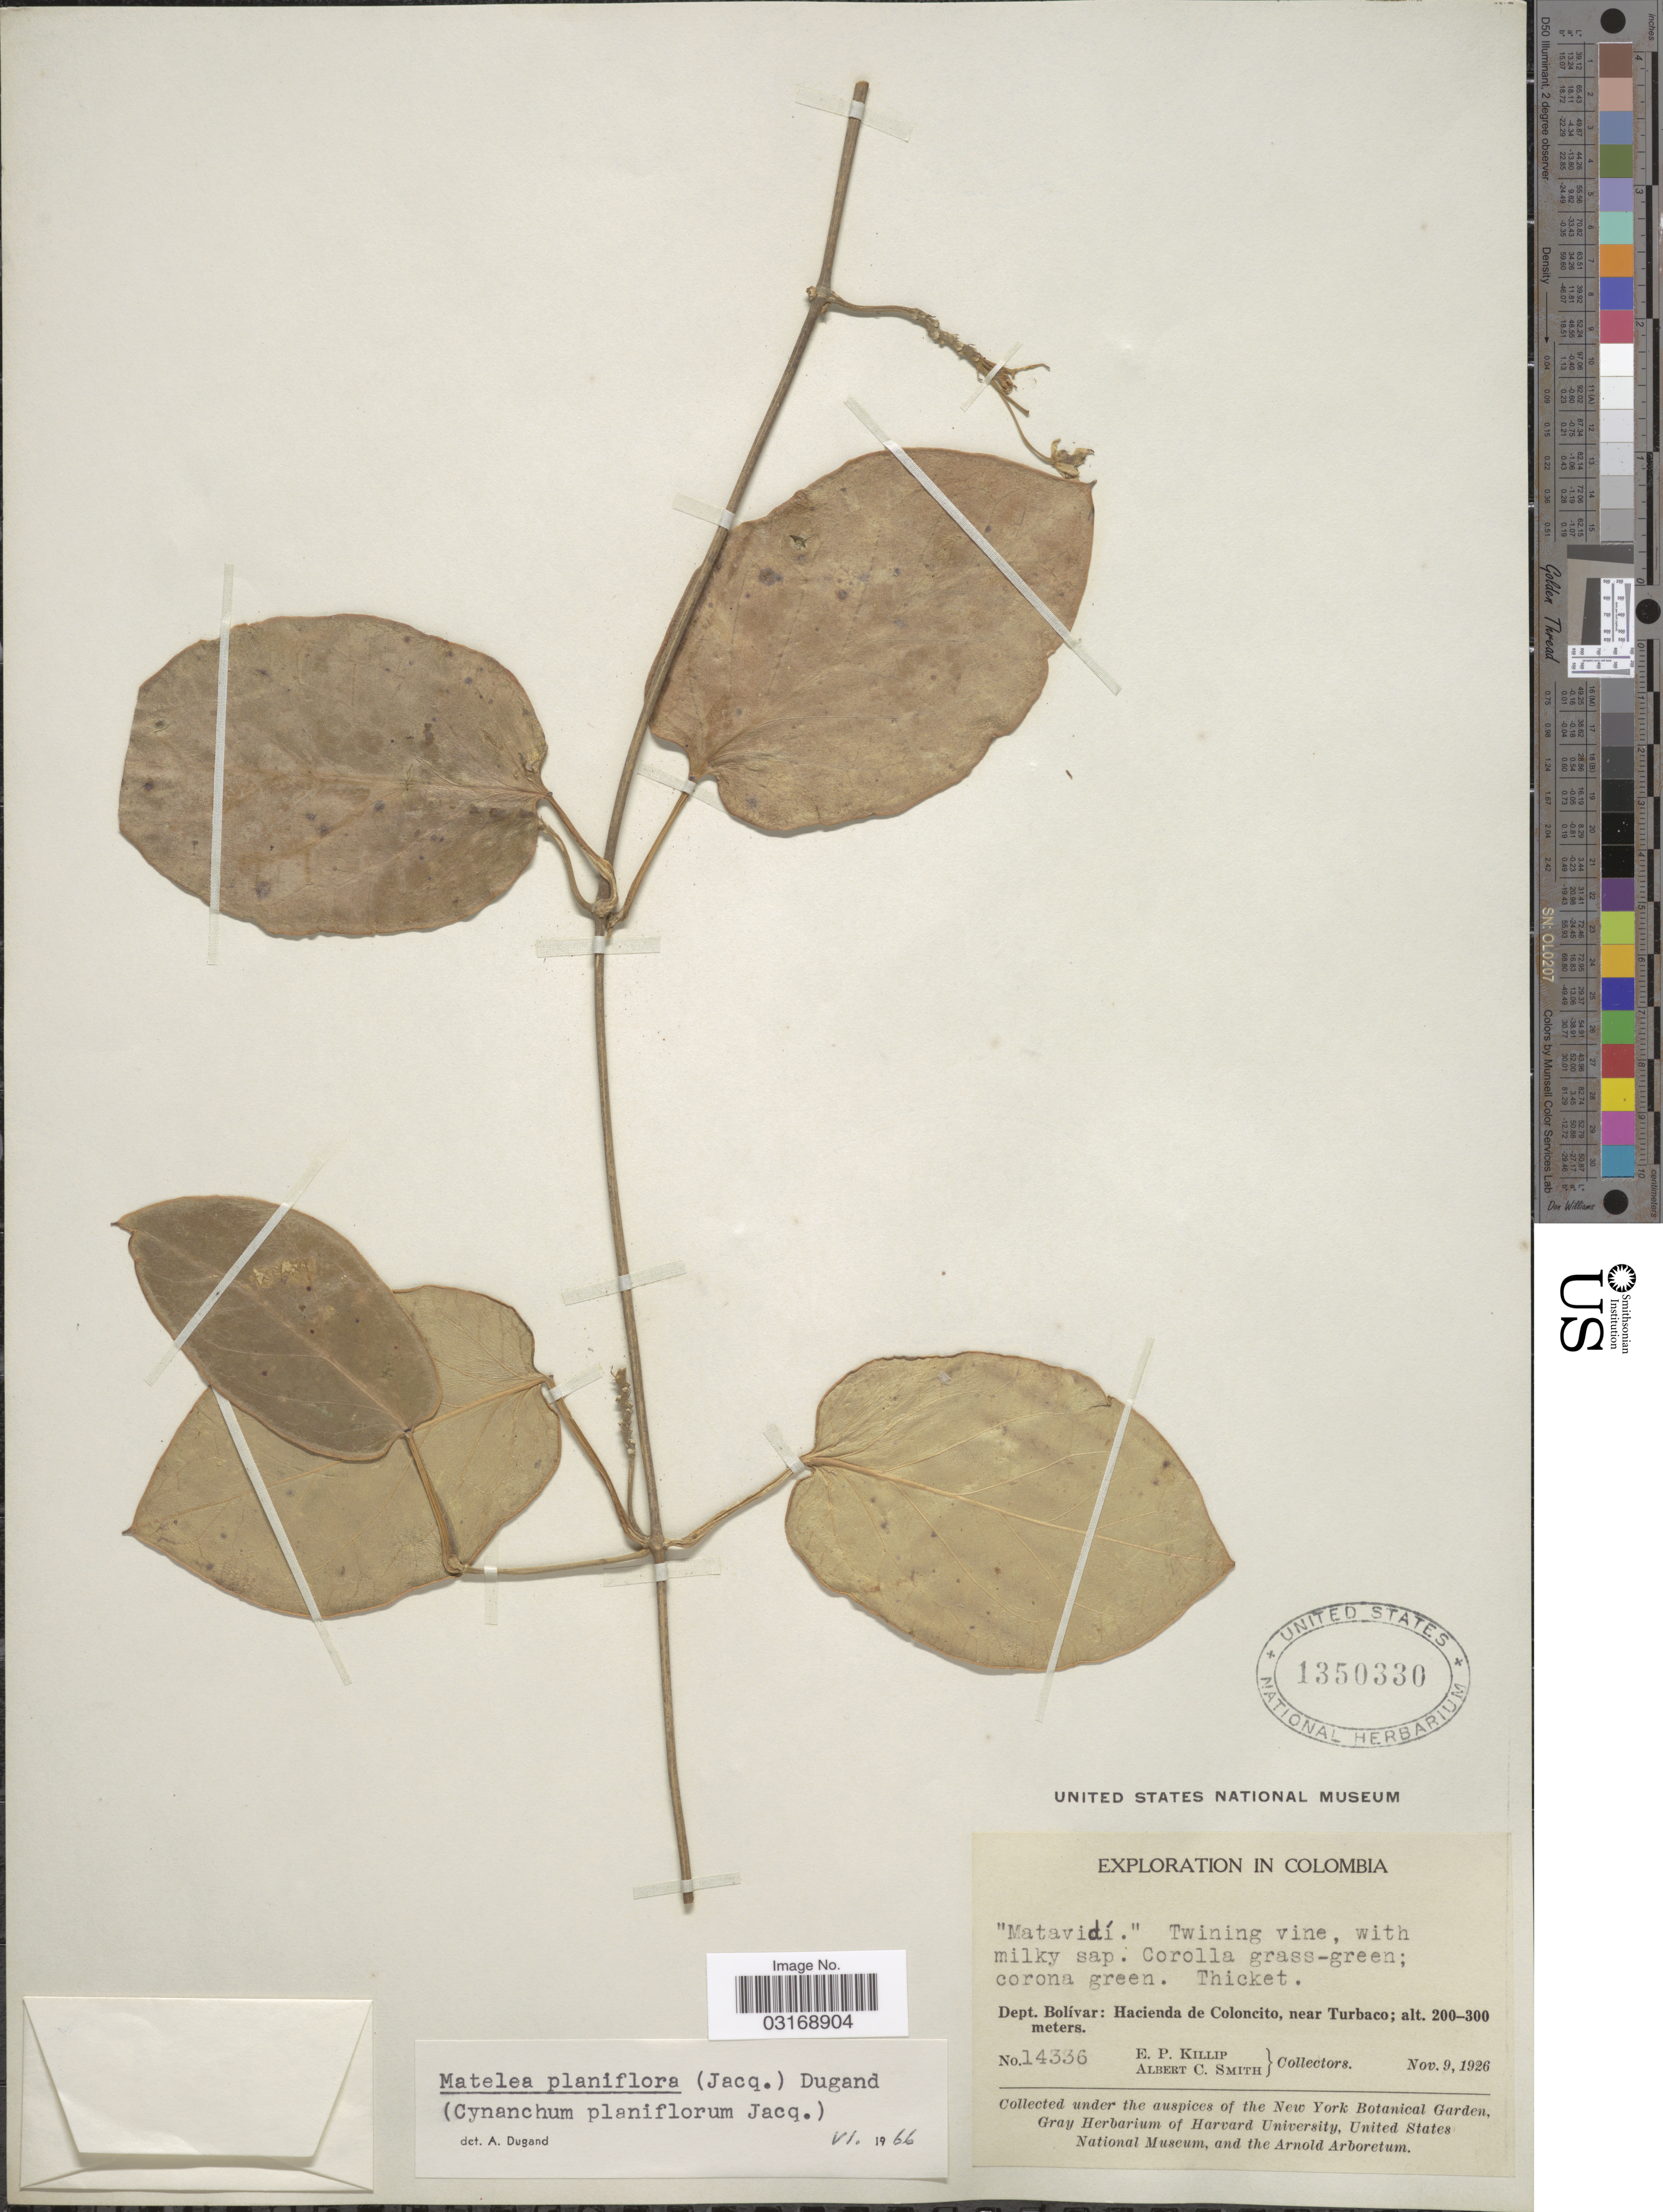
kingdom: Plantae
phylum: Tracheophyta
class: Magnoliopsida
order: Gentianales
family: Apocynaceae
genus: Matelea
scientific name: Matelea planiflora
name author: (Jacq.) Dugand G.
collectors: E. P. Killip & A. C. Smith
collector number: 14336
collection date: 1926-11-09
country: Colombia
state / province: Bolívar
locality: Dept. Bolívar: Hacienda de Coloncito, near Turbaco.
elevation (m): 200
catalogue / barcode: US 1350330